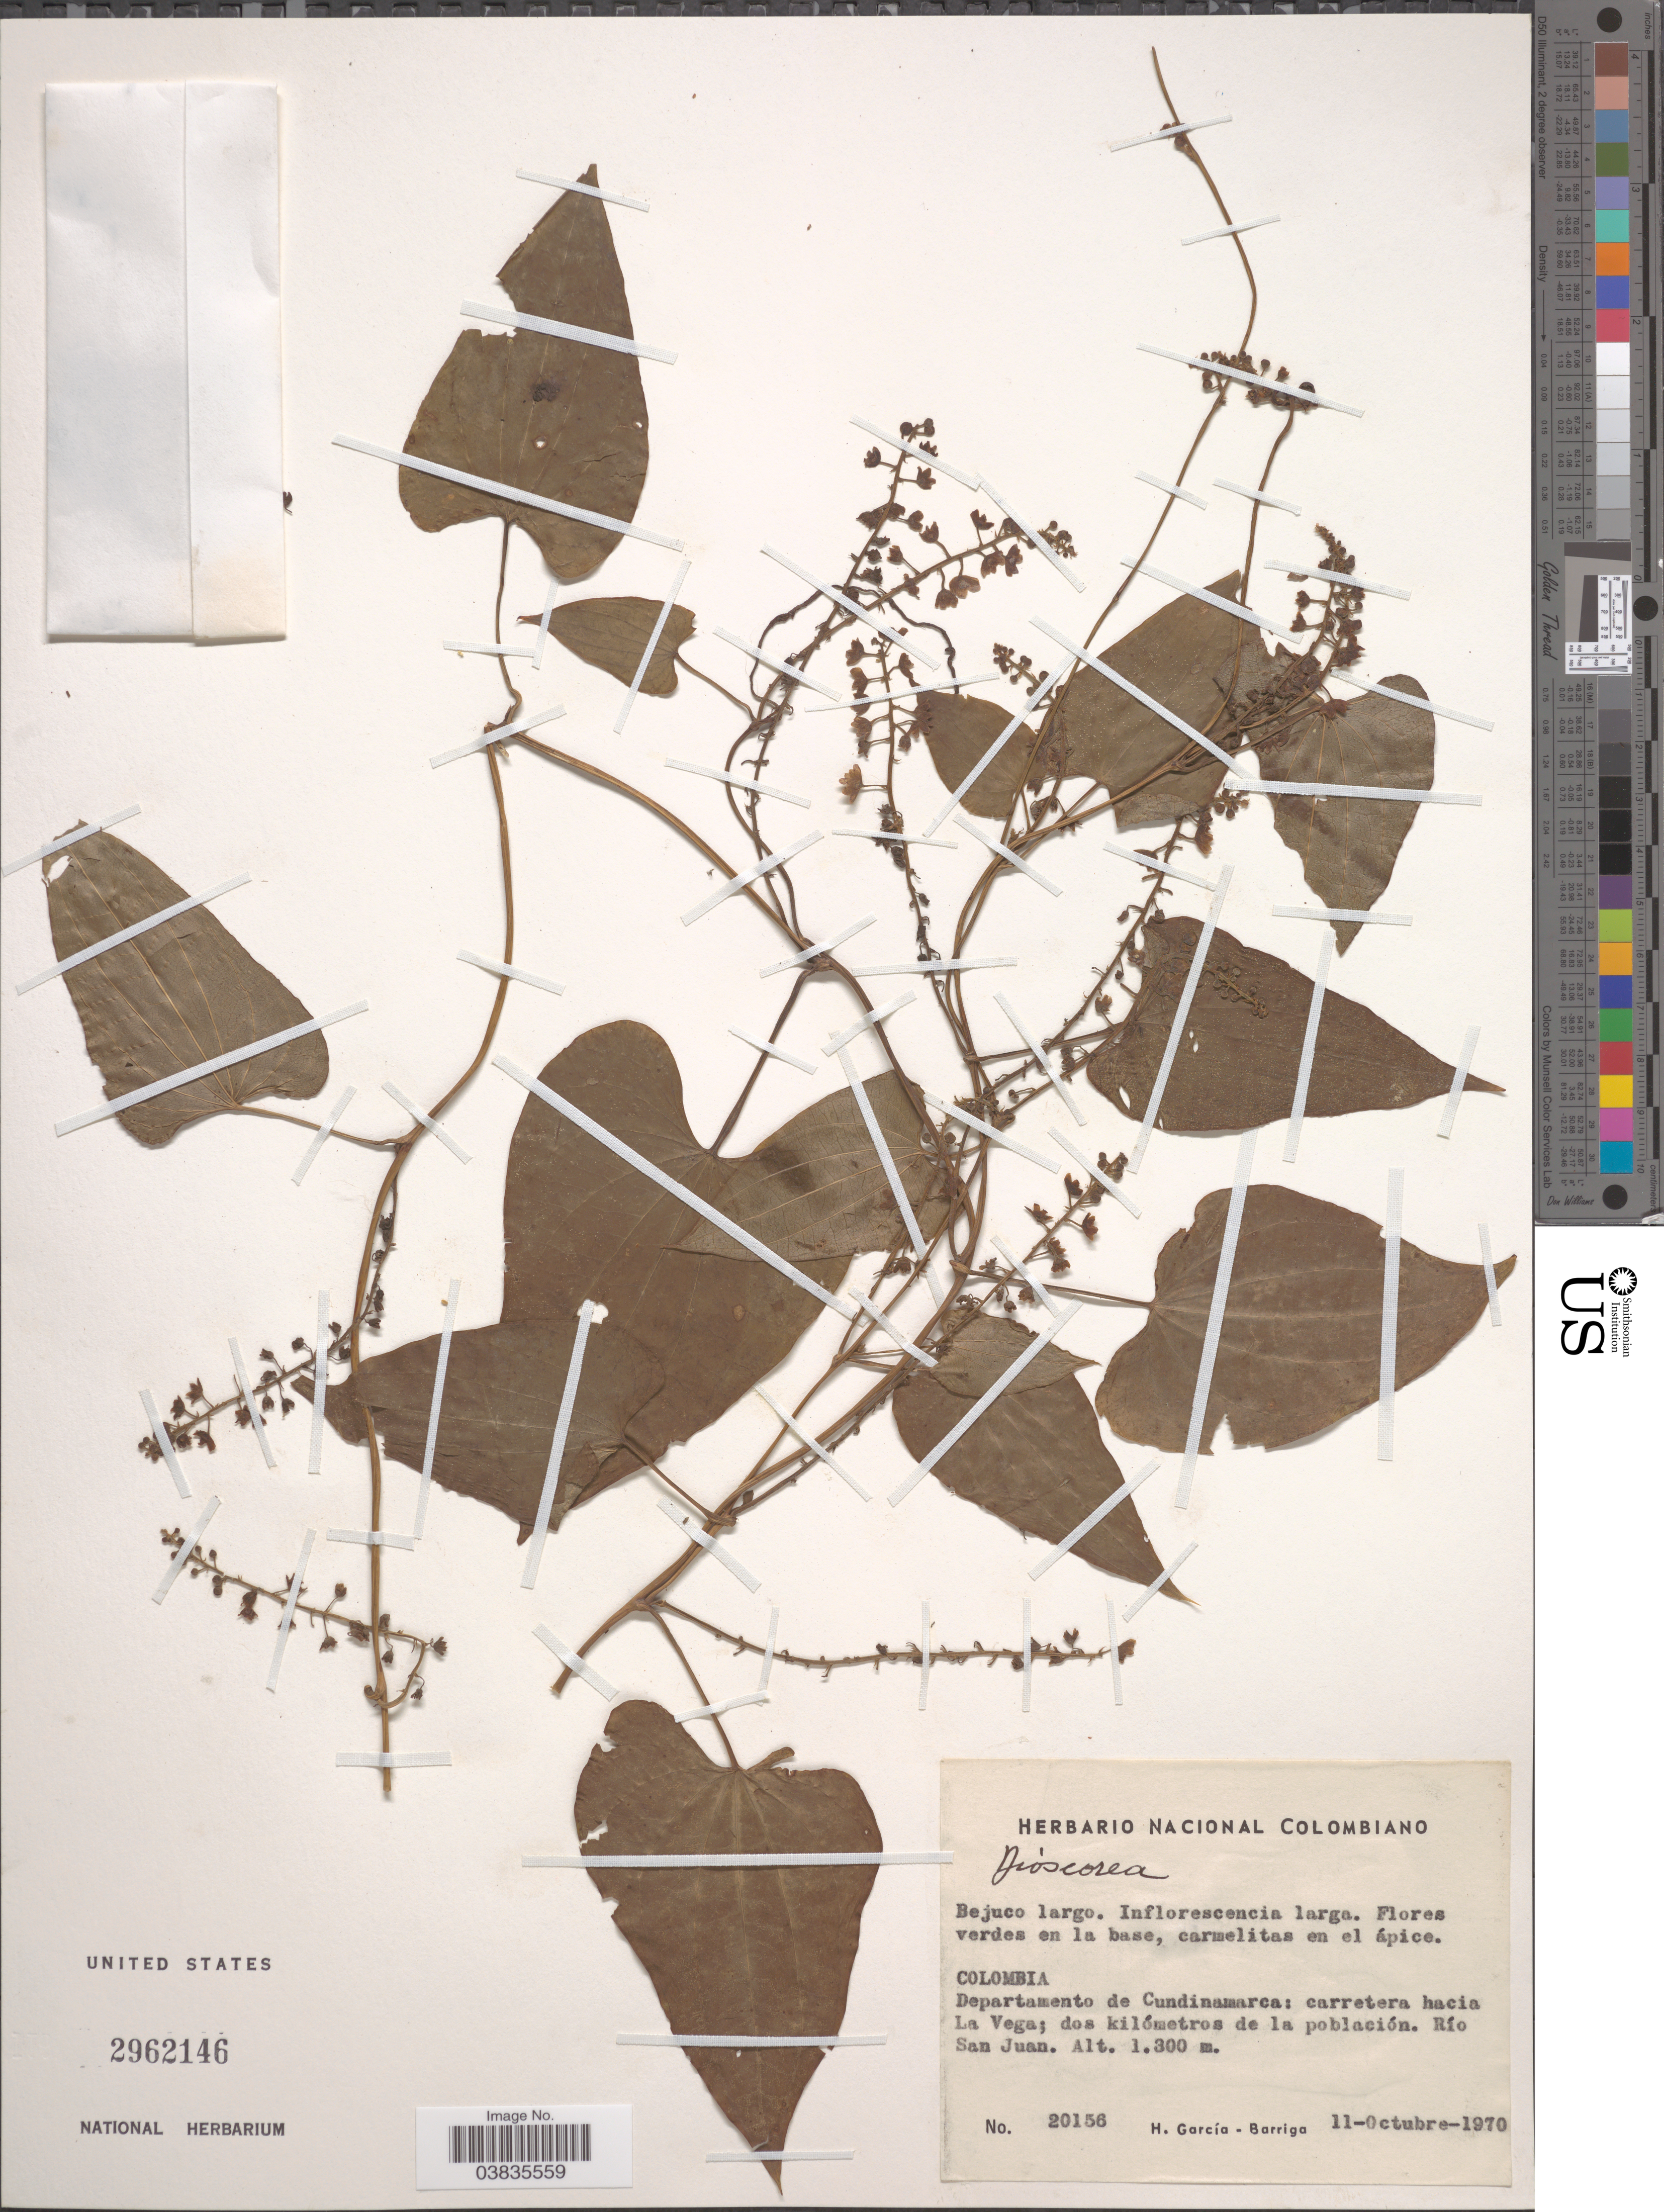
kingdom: Plantae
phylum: Tracheophyta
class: Liliopsida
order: Dioscoreales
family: Dioscoreaceae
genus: Dioscorea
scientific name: Dioscorea sp.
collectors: H. García Barriga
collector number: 20156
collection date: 1970-10-11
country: Colombia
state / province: Cundinamarca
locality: Departamento de Cundinamarca: carretera hacia La Vega; dos kilómetros de la población. Río San Juan.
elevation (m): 1300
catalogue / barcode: US 2962146